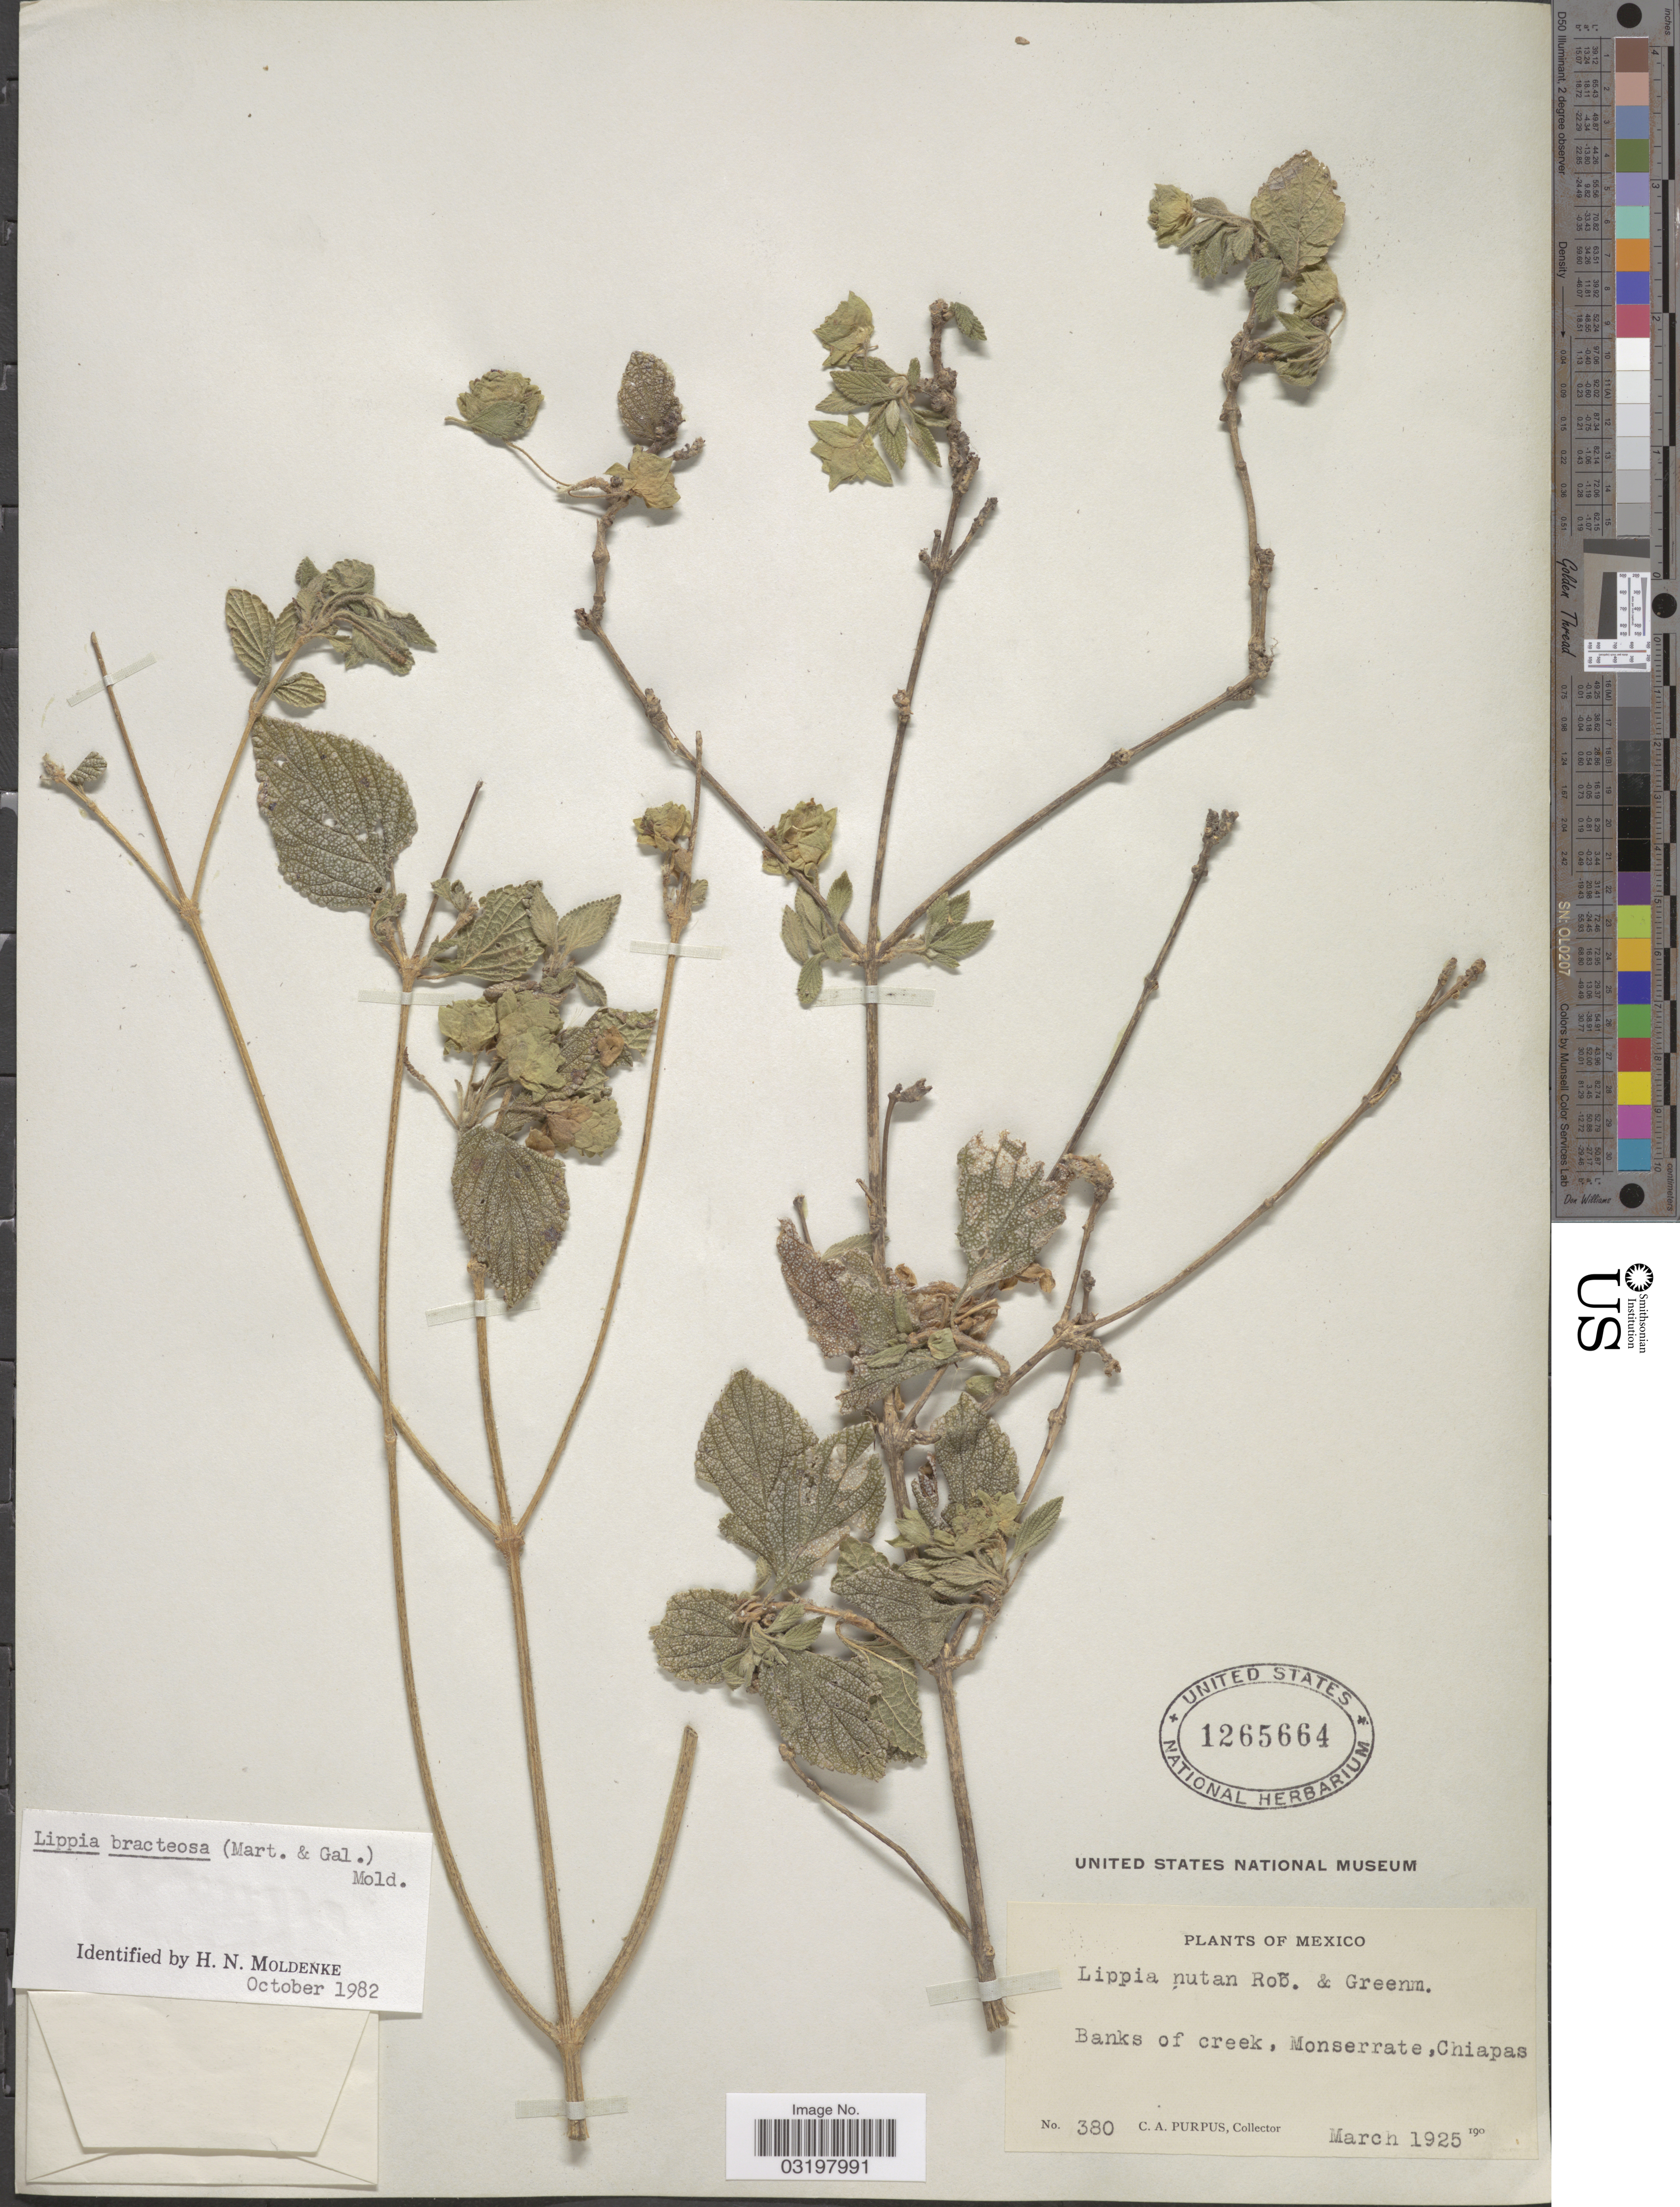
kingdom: Plantae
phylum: Tracheophyta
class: Magnoliopsida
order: Lamiales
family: Verbenaceae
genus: Lippia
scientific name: Lippia bracteosa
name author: (M. Martens & Galeotti) Moldenke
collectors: C. A. Purpus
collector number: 380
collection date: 1925-03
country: Mexico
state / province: Chiapas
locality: Banks of creek, Monserrate.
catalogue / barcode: US 1265664